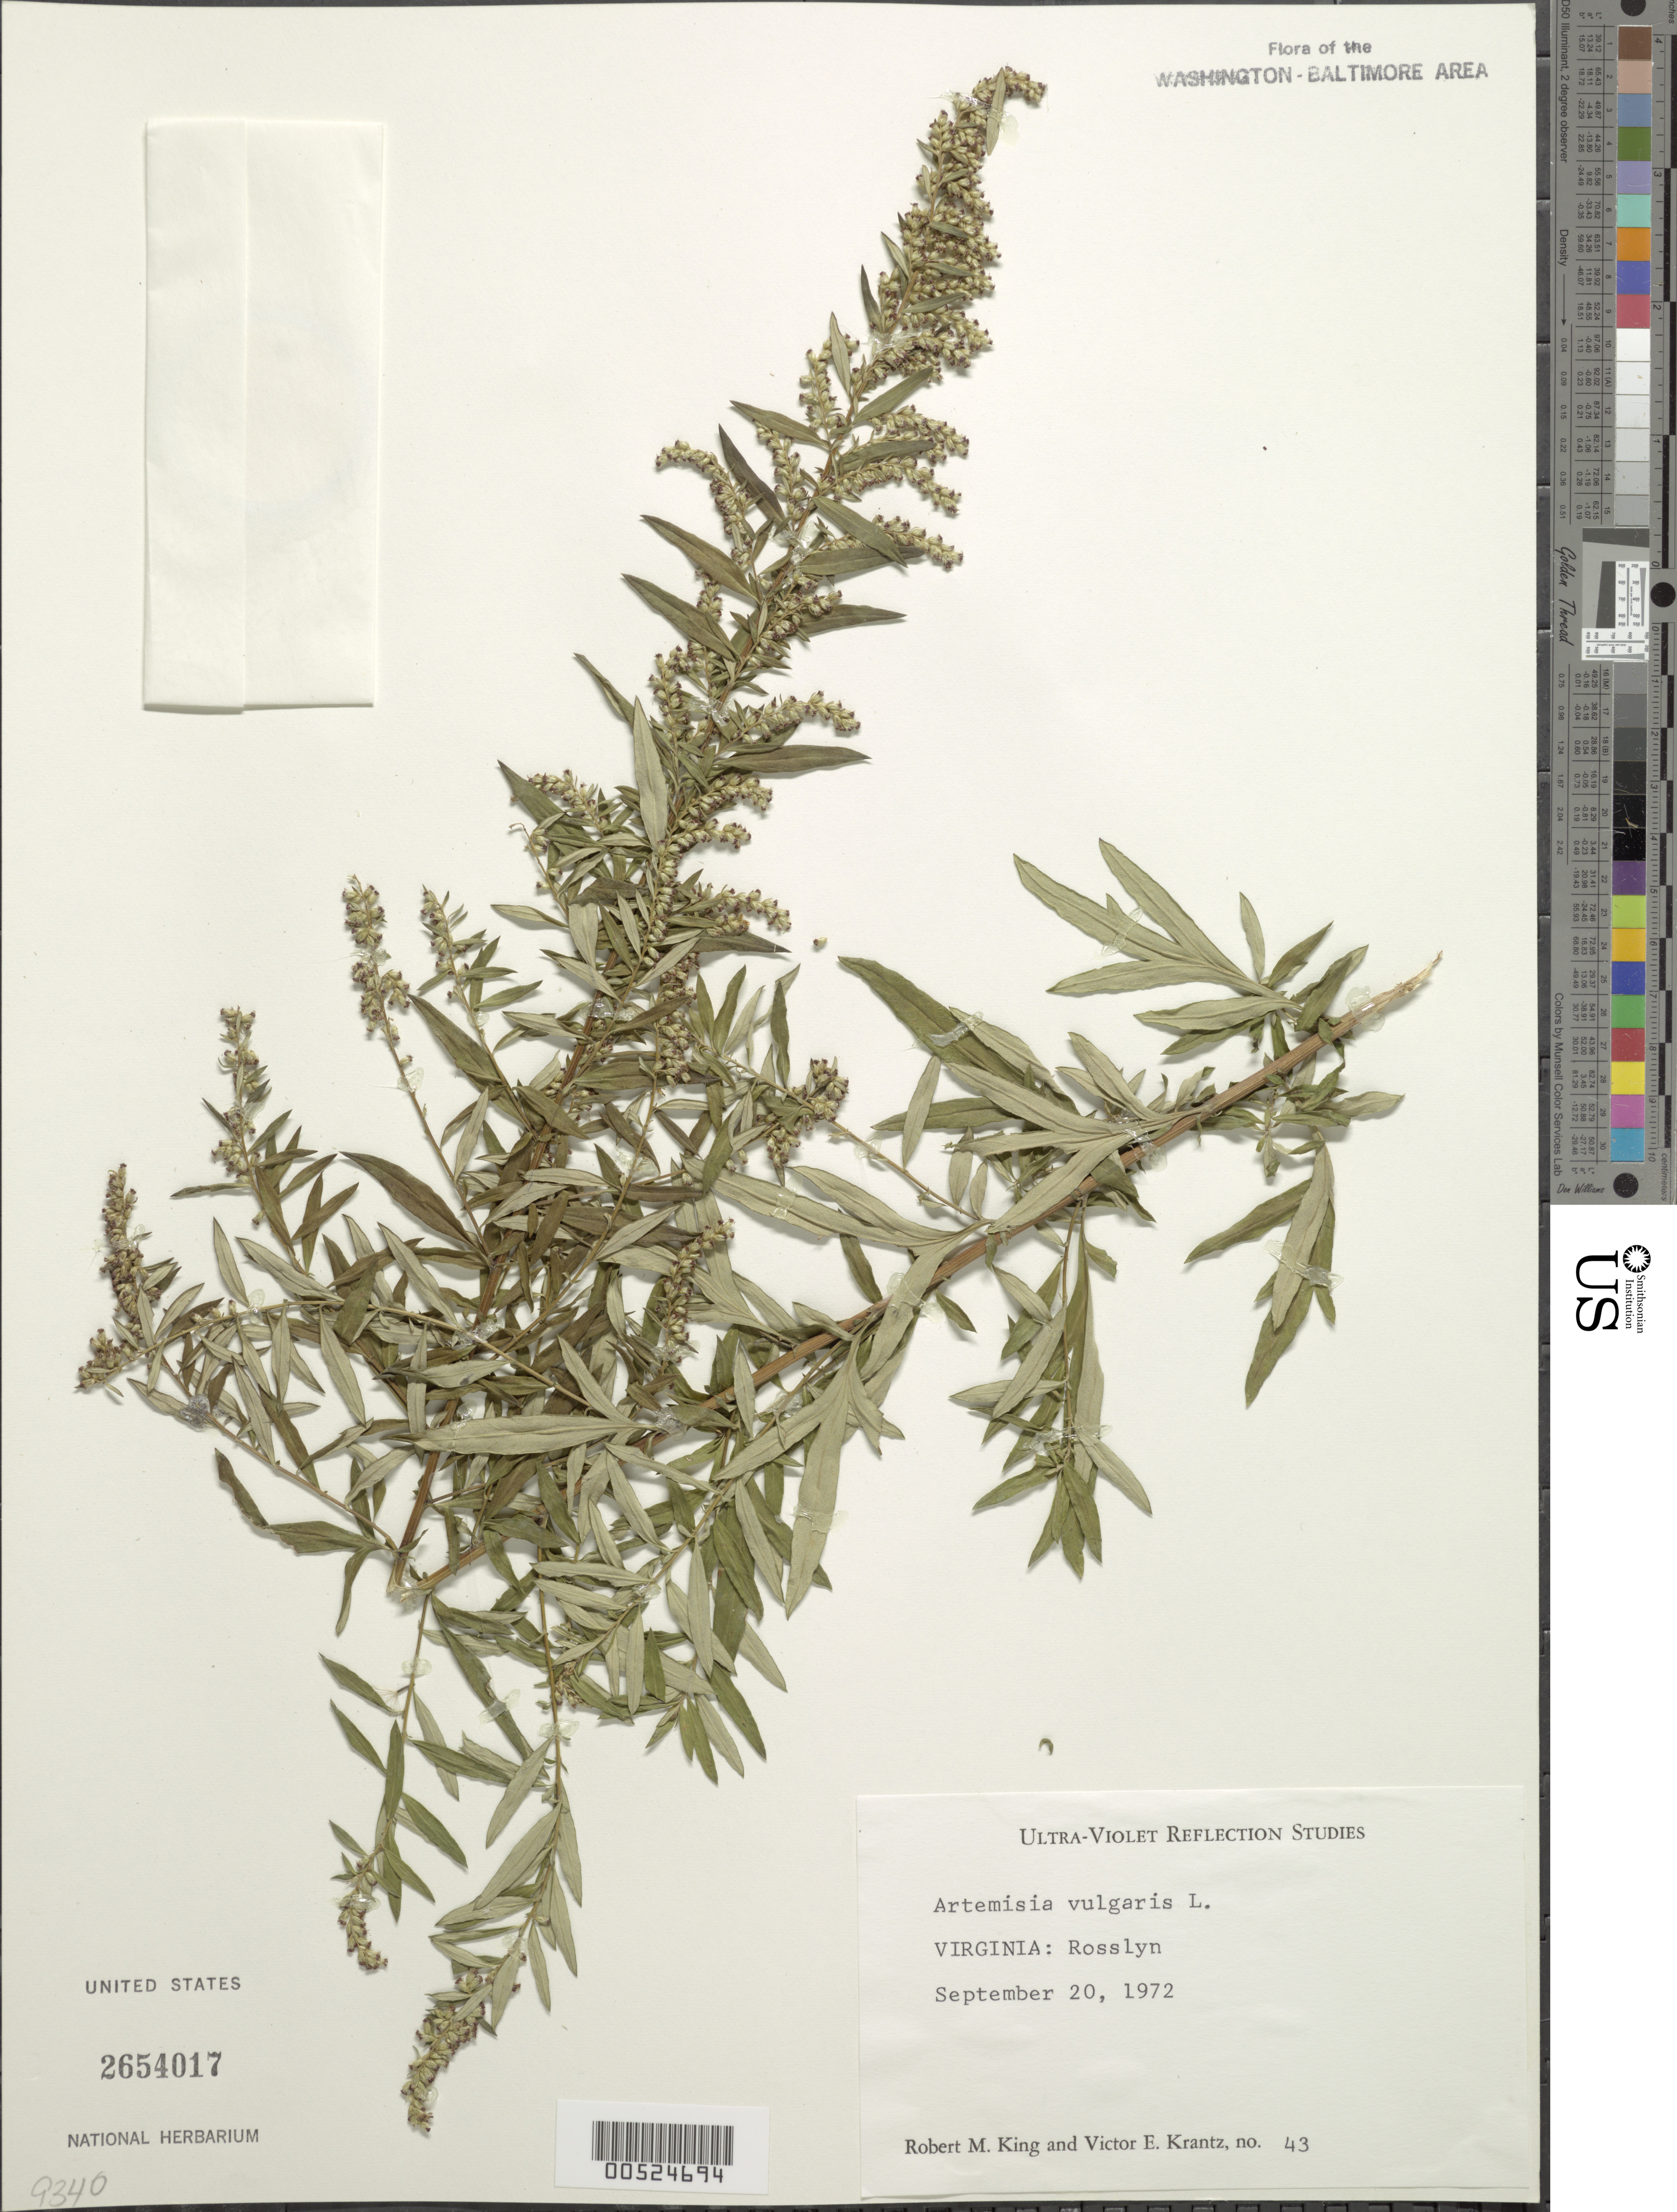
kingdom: Plantae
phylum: Tracheophyta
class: Magnoliopsida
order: Asterales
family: Asteraceae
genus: Artemisia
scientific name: Artemisia vulgaris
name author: L.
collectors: R. M. King & V. Krantz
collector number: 43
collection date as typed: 20 Sep 1972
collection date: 1972-09-20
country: United States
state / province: Virginia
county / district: Arlington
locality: Rosslyn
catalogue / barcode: US 2654017